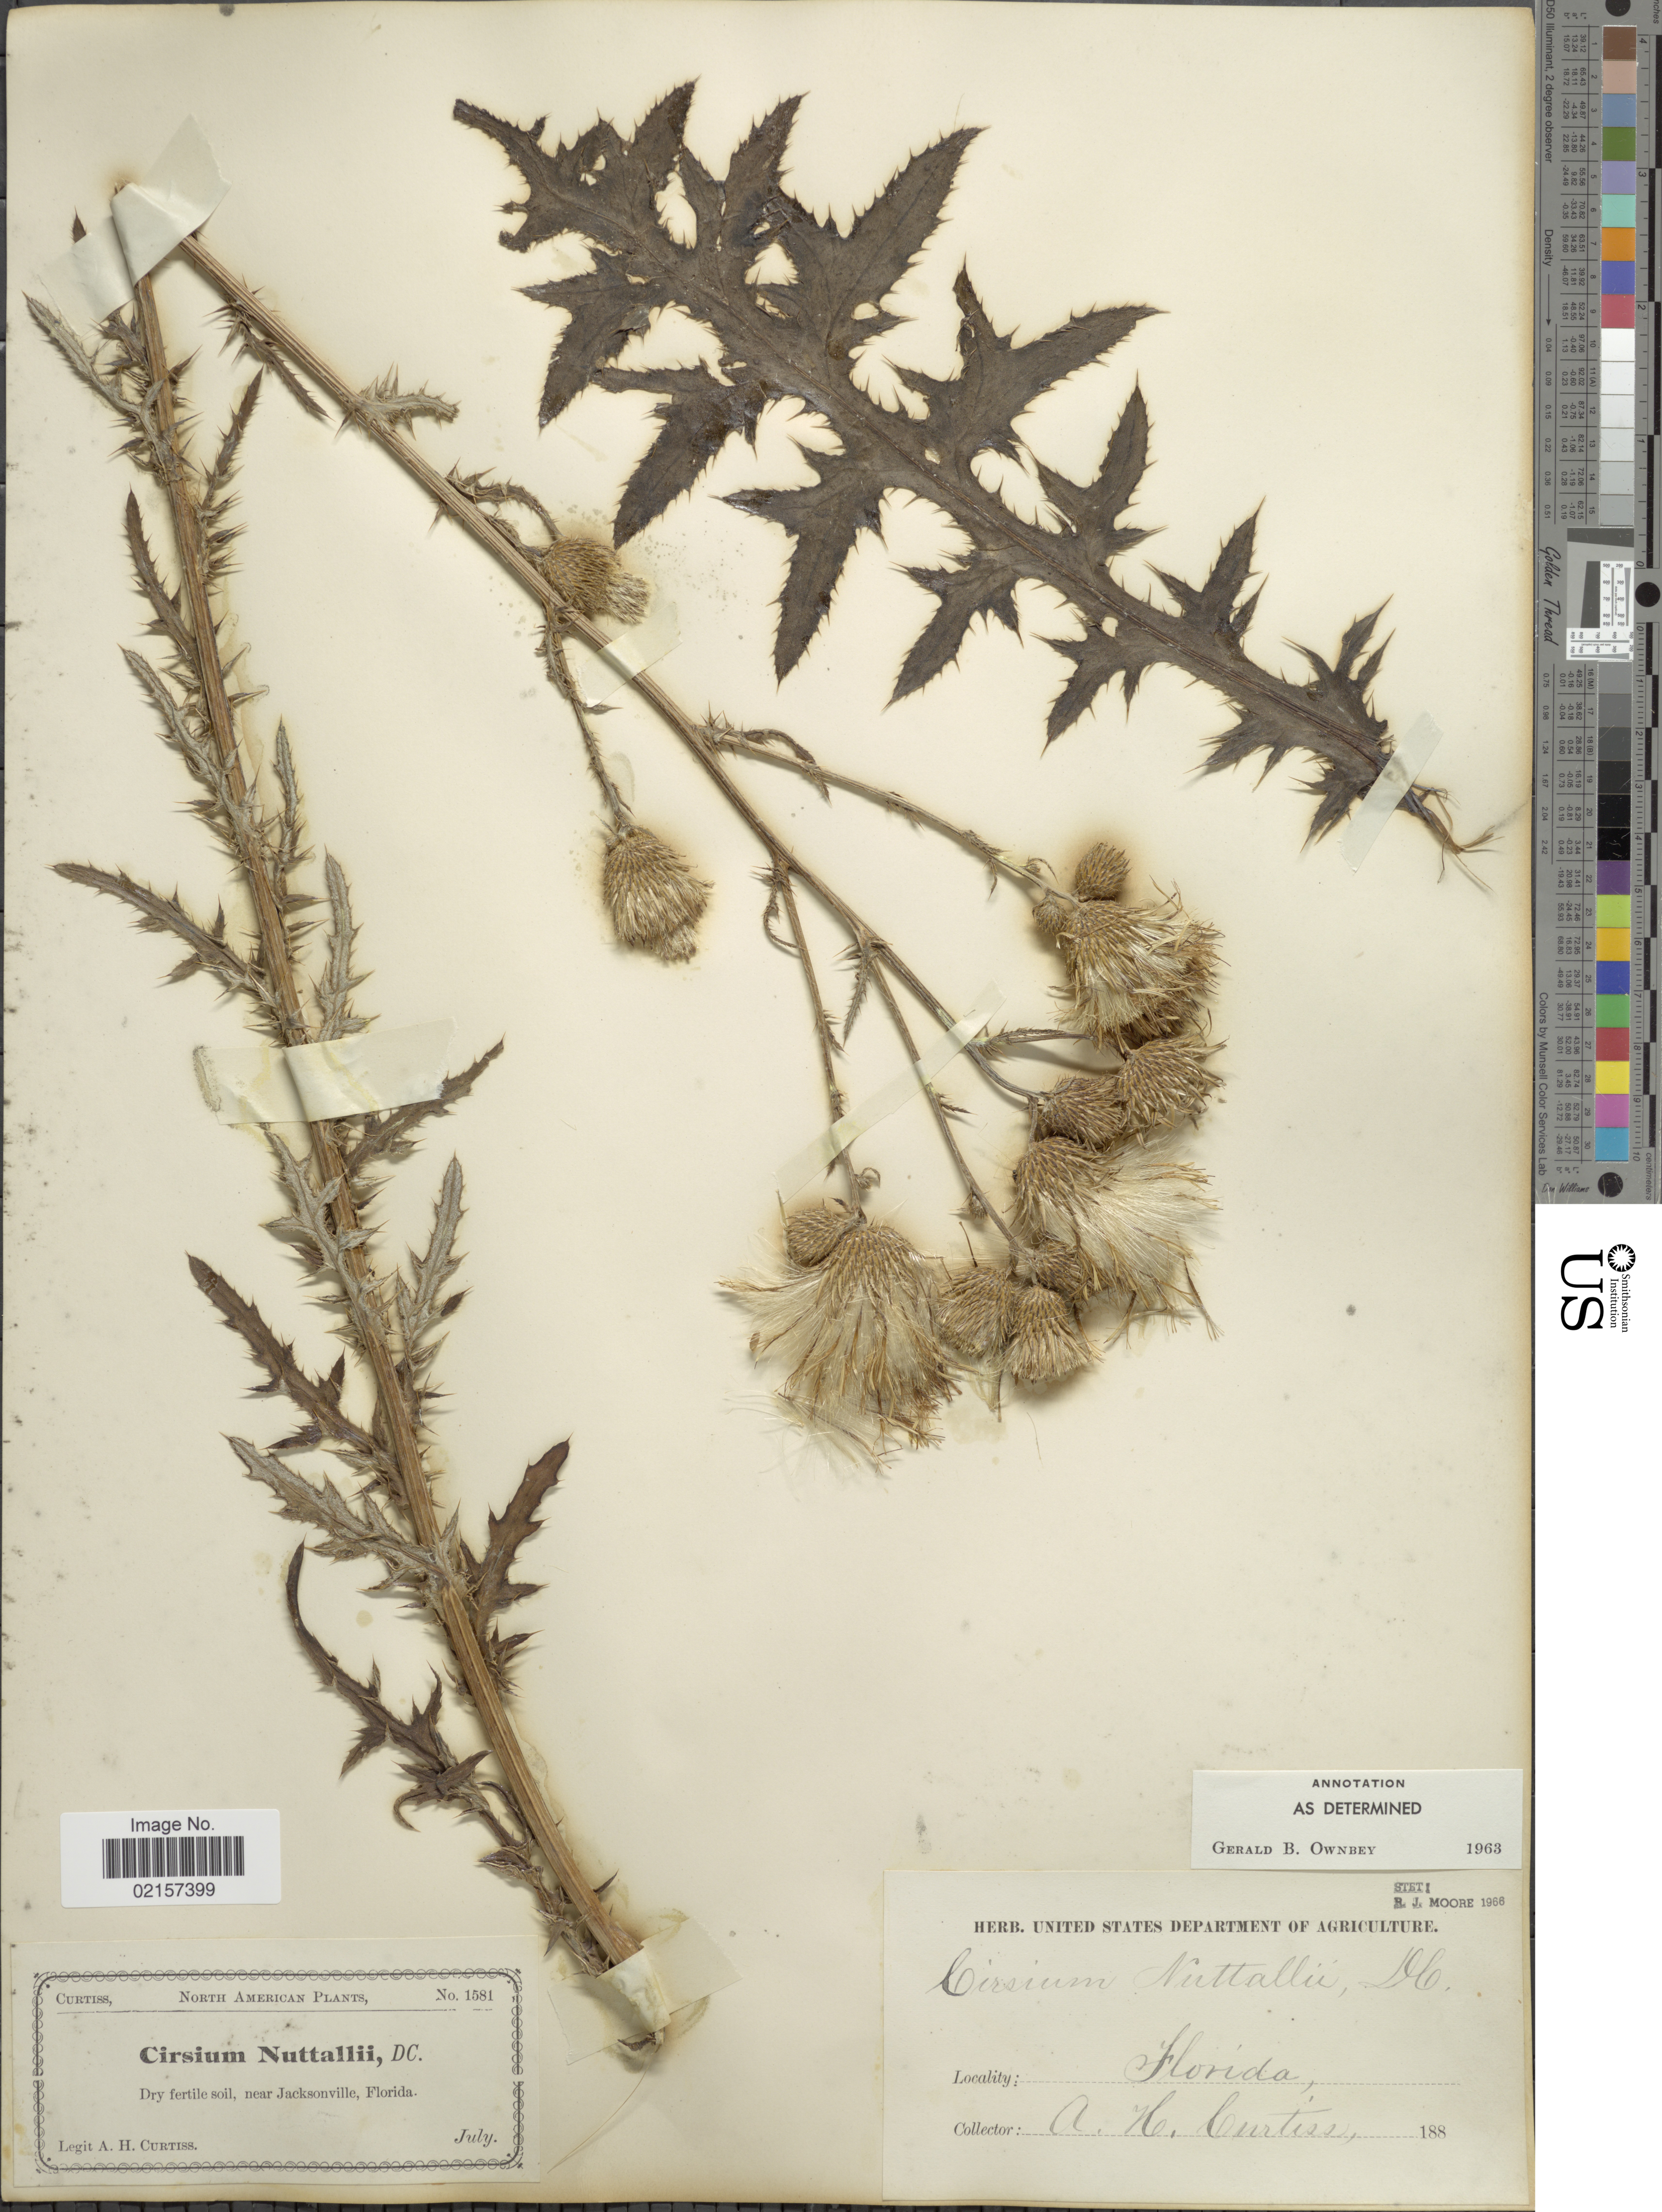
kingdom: Plantae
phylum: Tracheophyta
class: Magnoliopsida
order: Asterales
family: Asteraceae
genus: Cirsium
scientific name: Cirsium nuttali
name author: DC.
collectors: A. H. Curtiss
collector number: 1581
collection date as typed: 188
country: United States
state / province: Florida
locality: North America, dry fertile soil, near Jacksonville